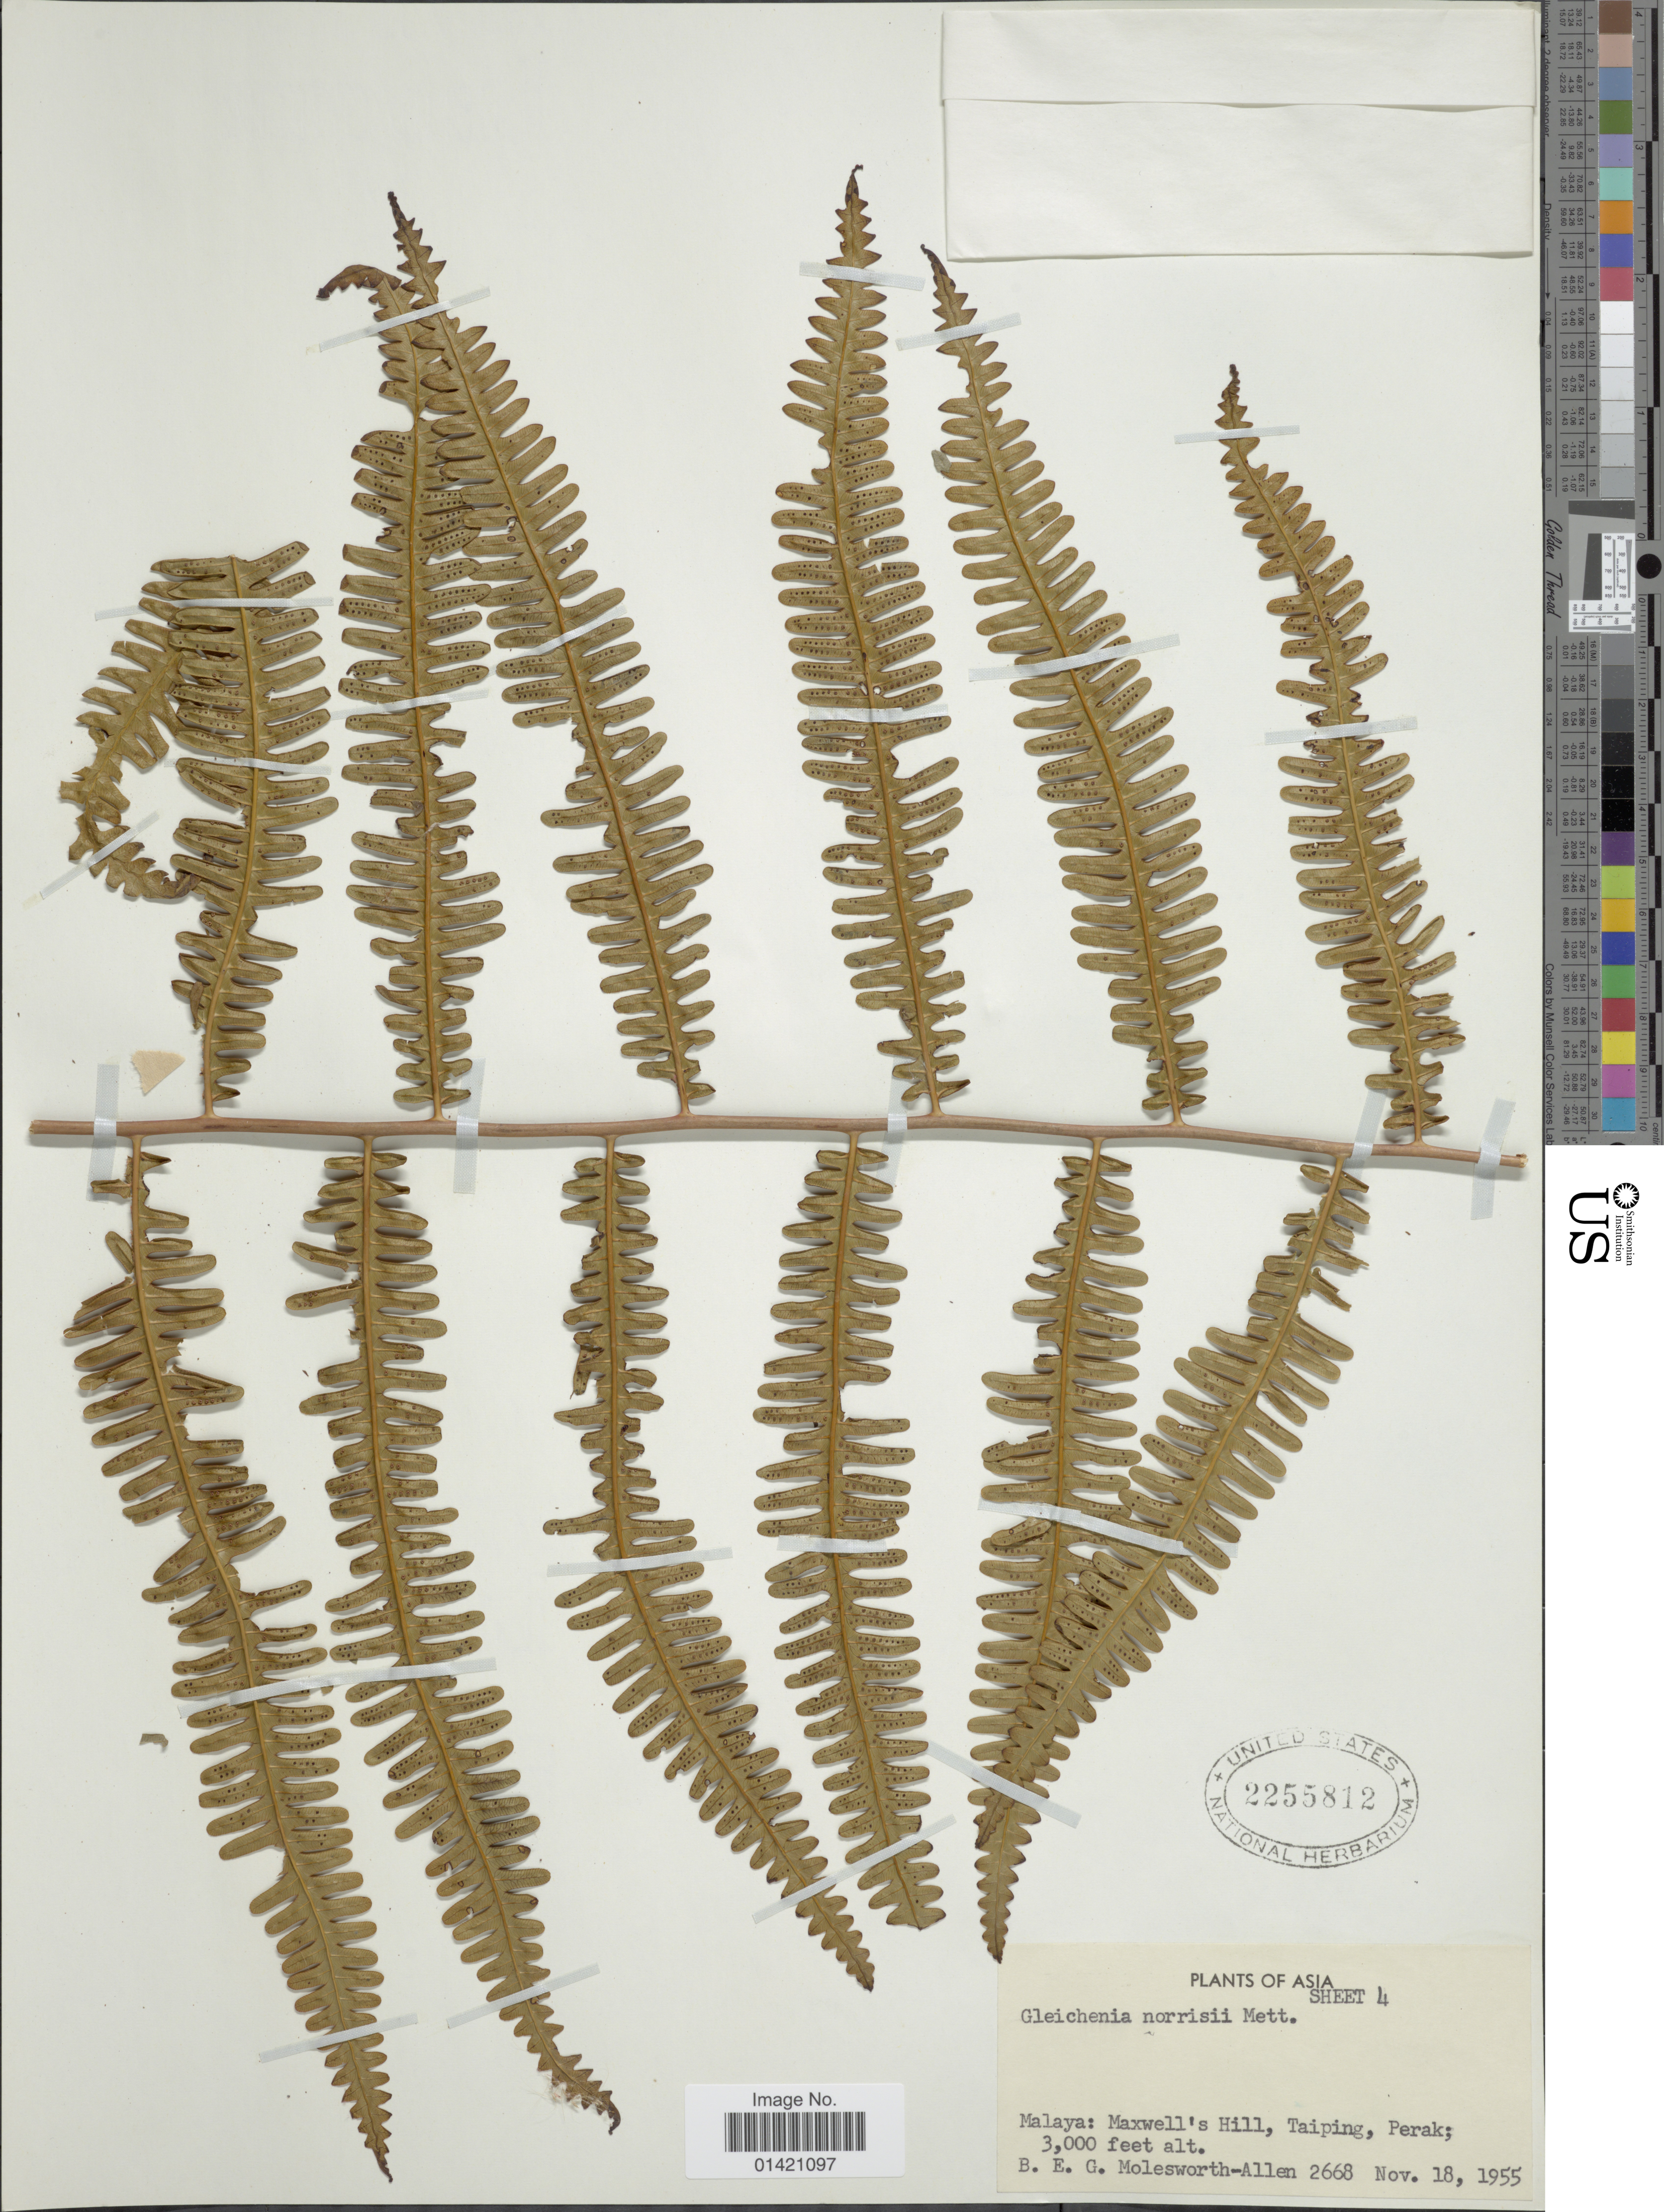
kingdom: Plantae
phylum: Tracheophyta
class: Polypodiopsida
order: Gleicheniales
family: Gleicheniaceae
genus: Diplopterygium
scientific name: Diplopterygium norrisii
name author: (Mett. ex Kuhn) Nakai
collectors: B. E. G. Molesworth-Allen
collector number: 2668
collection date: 1955-11-18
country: Malaysia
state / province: Perak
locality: Malaya: Maxwell's Hill, Taiping.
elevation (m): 914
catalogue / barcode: US 2255812